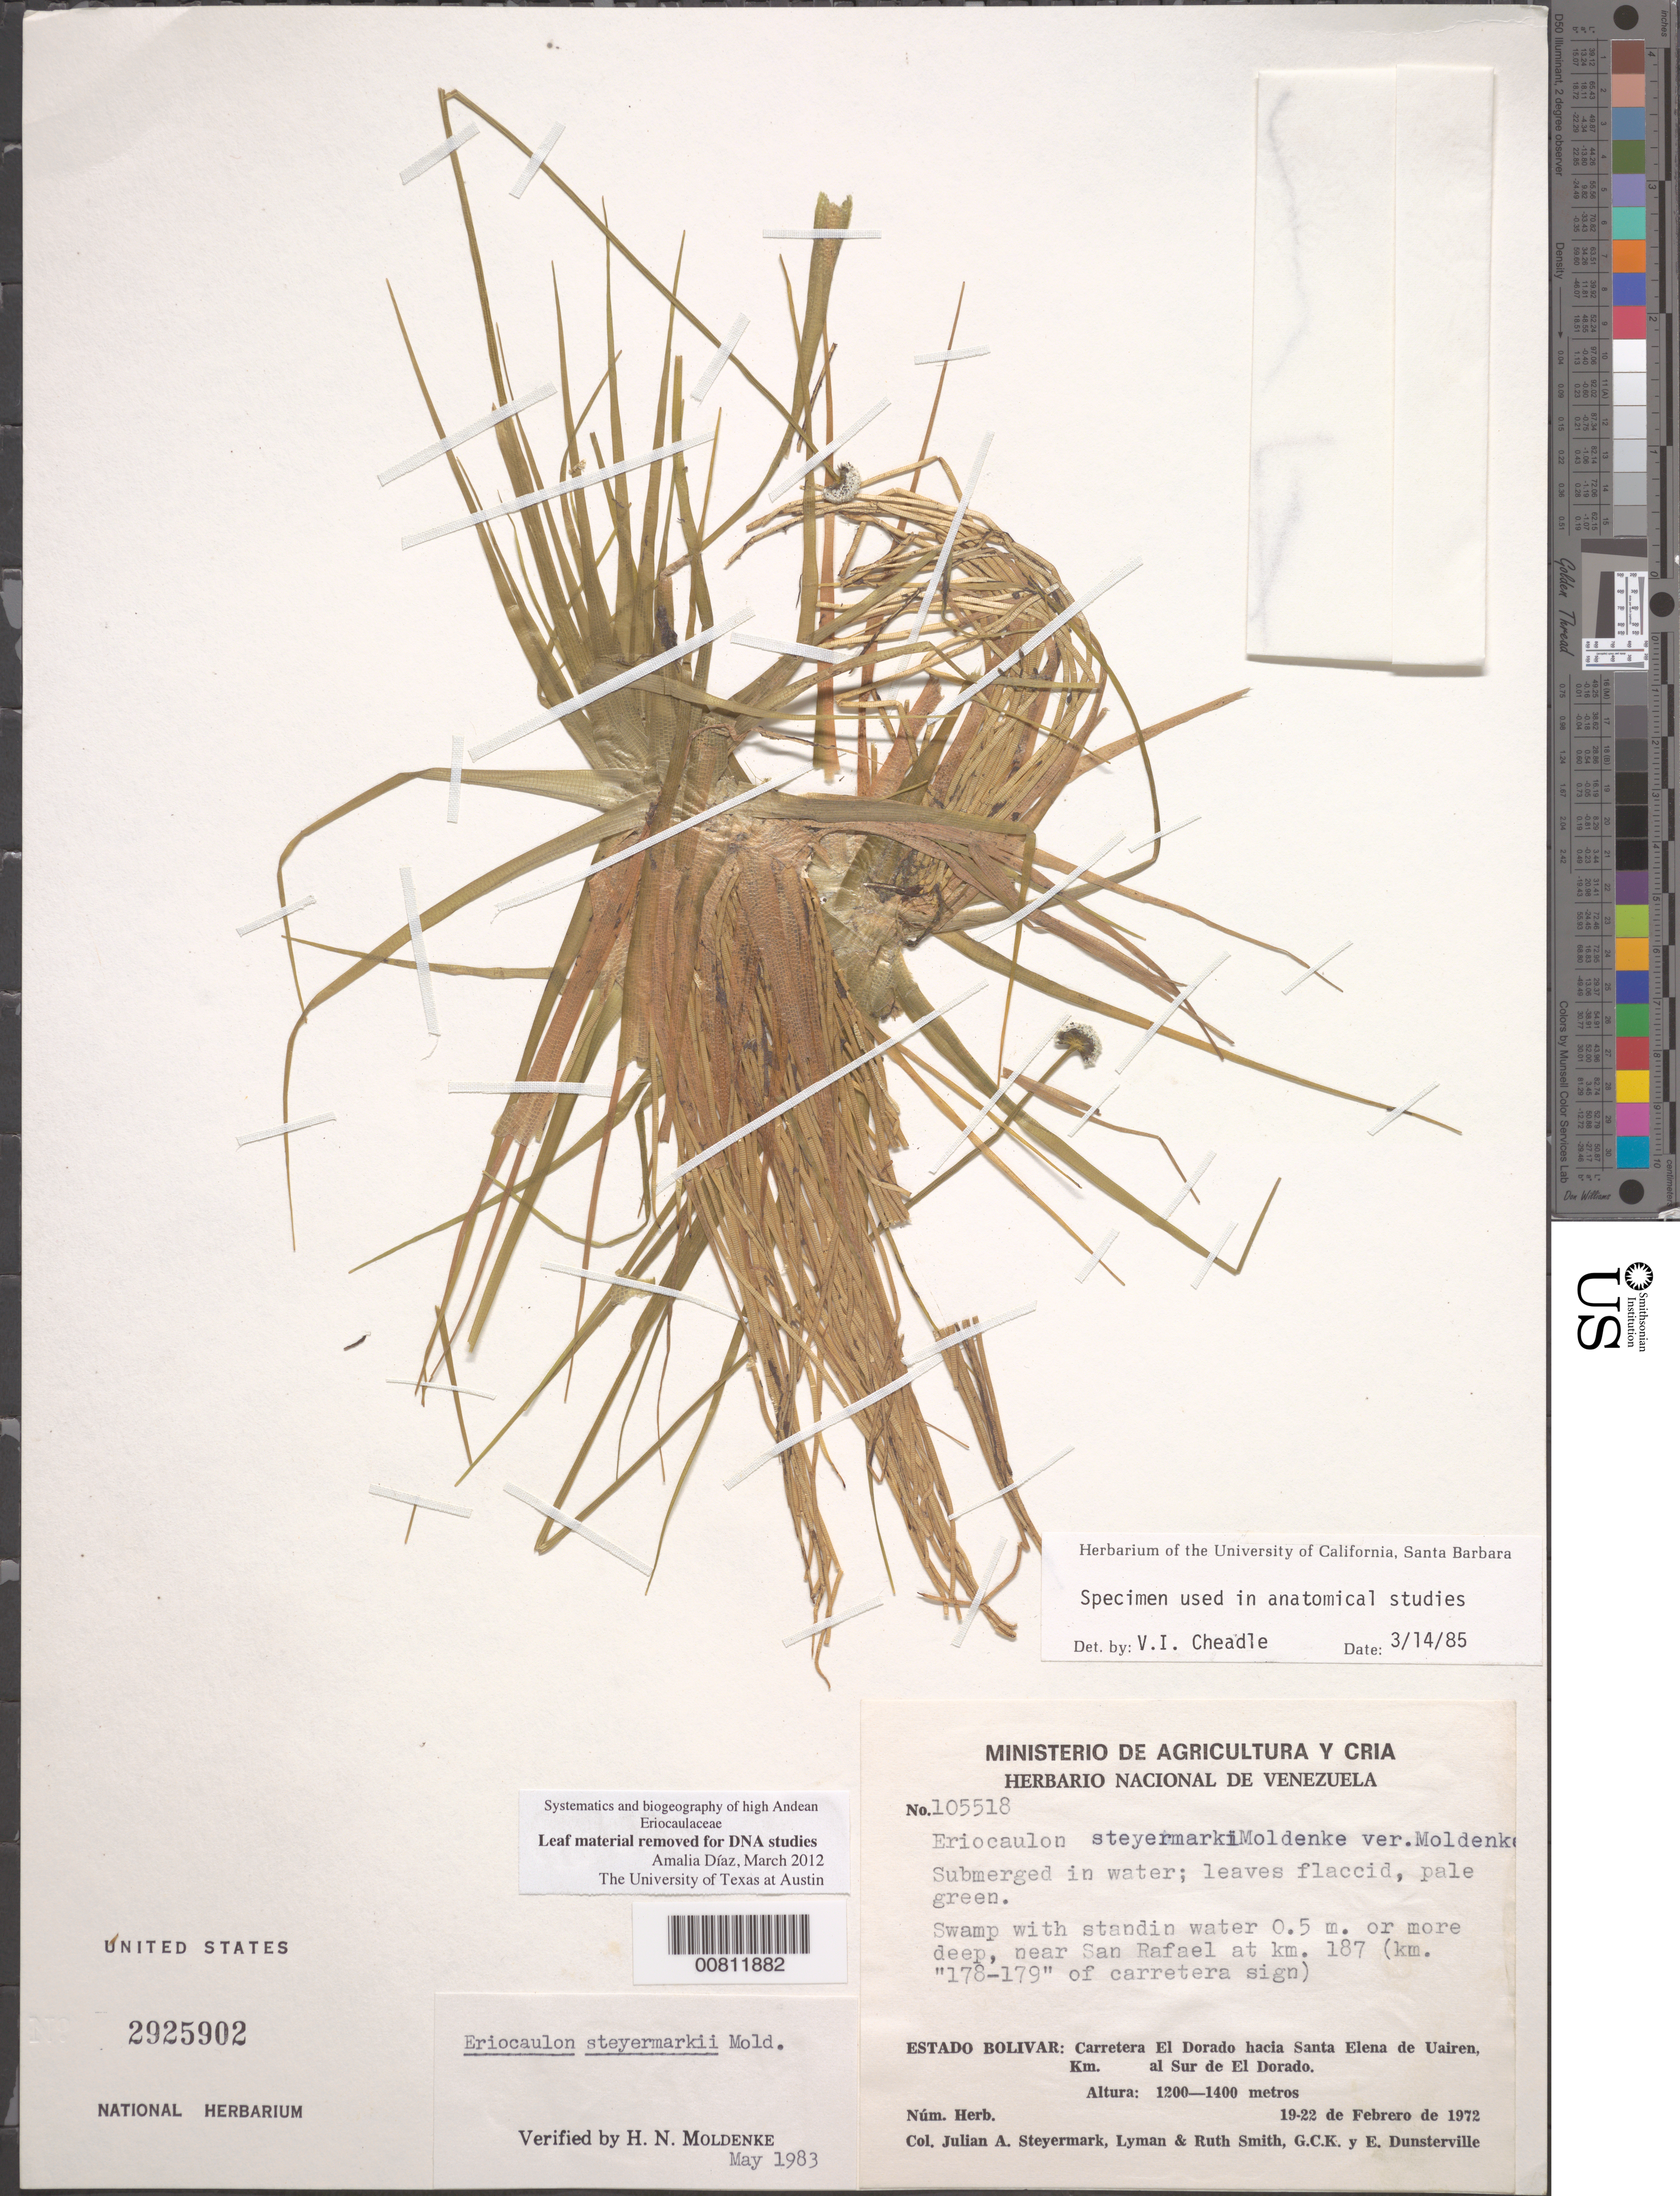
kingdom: Plantae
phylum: Tracheophyta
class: Liliopsida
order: Poales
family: Eriocaulaceae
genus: Eriocaulon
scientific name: Eriocaulon steyermarkii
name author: Moldenke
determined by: Moldenke, H. N.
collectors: J. Steyermark, L. Smith, R. Smith, G. C. K. Dunsterville & E. Dunsterville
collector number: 105518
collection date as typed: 19-Feb-72 to 22-Feb-72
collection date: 1972-02-19/1972-02-22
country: Venezuela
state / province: Bolívar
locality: Carretera El Dorado hacia Santa Elena de Uairen, km 194 al Sur de El Dorado, near San Rafael at km 187 (km. "178-179" of carretera sign)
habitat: Swamp with standing water 0.5m or more deep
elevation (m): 1200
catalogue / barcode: US 2925902